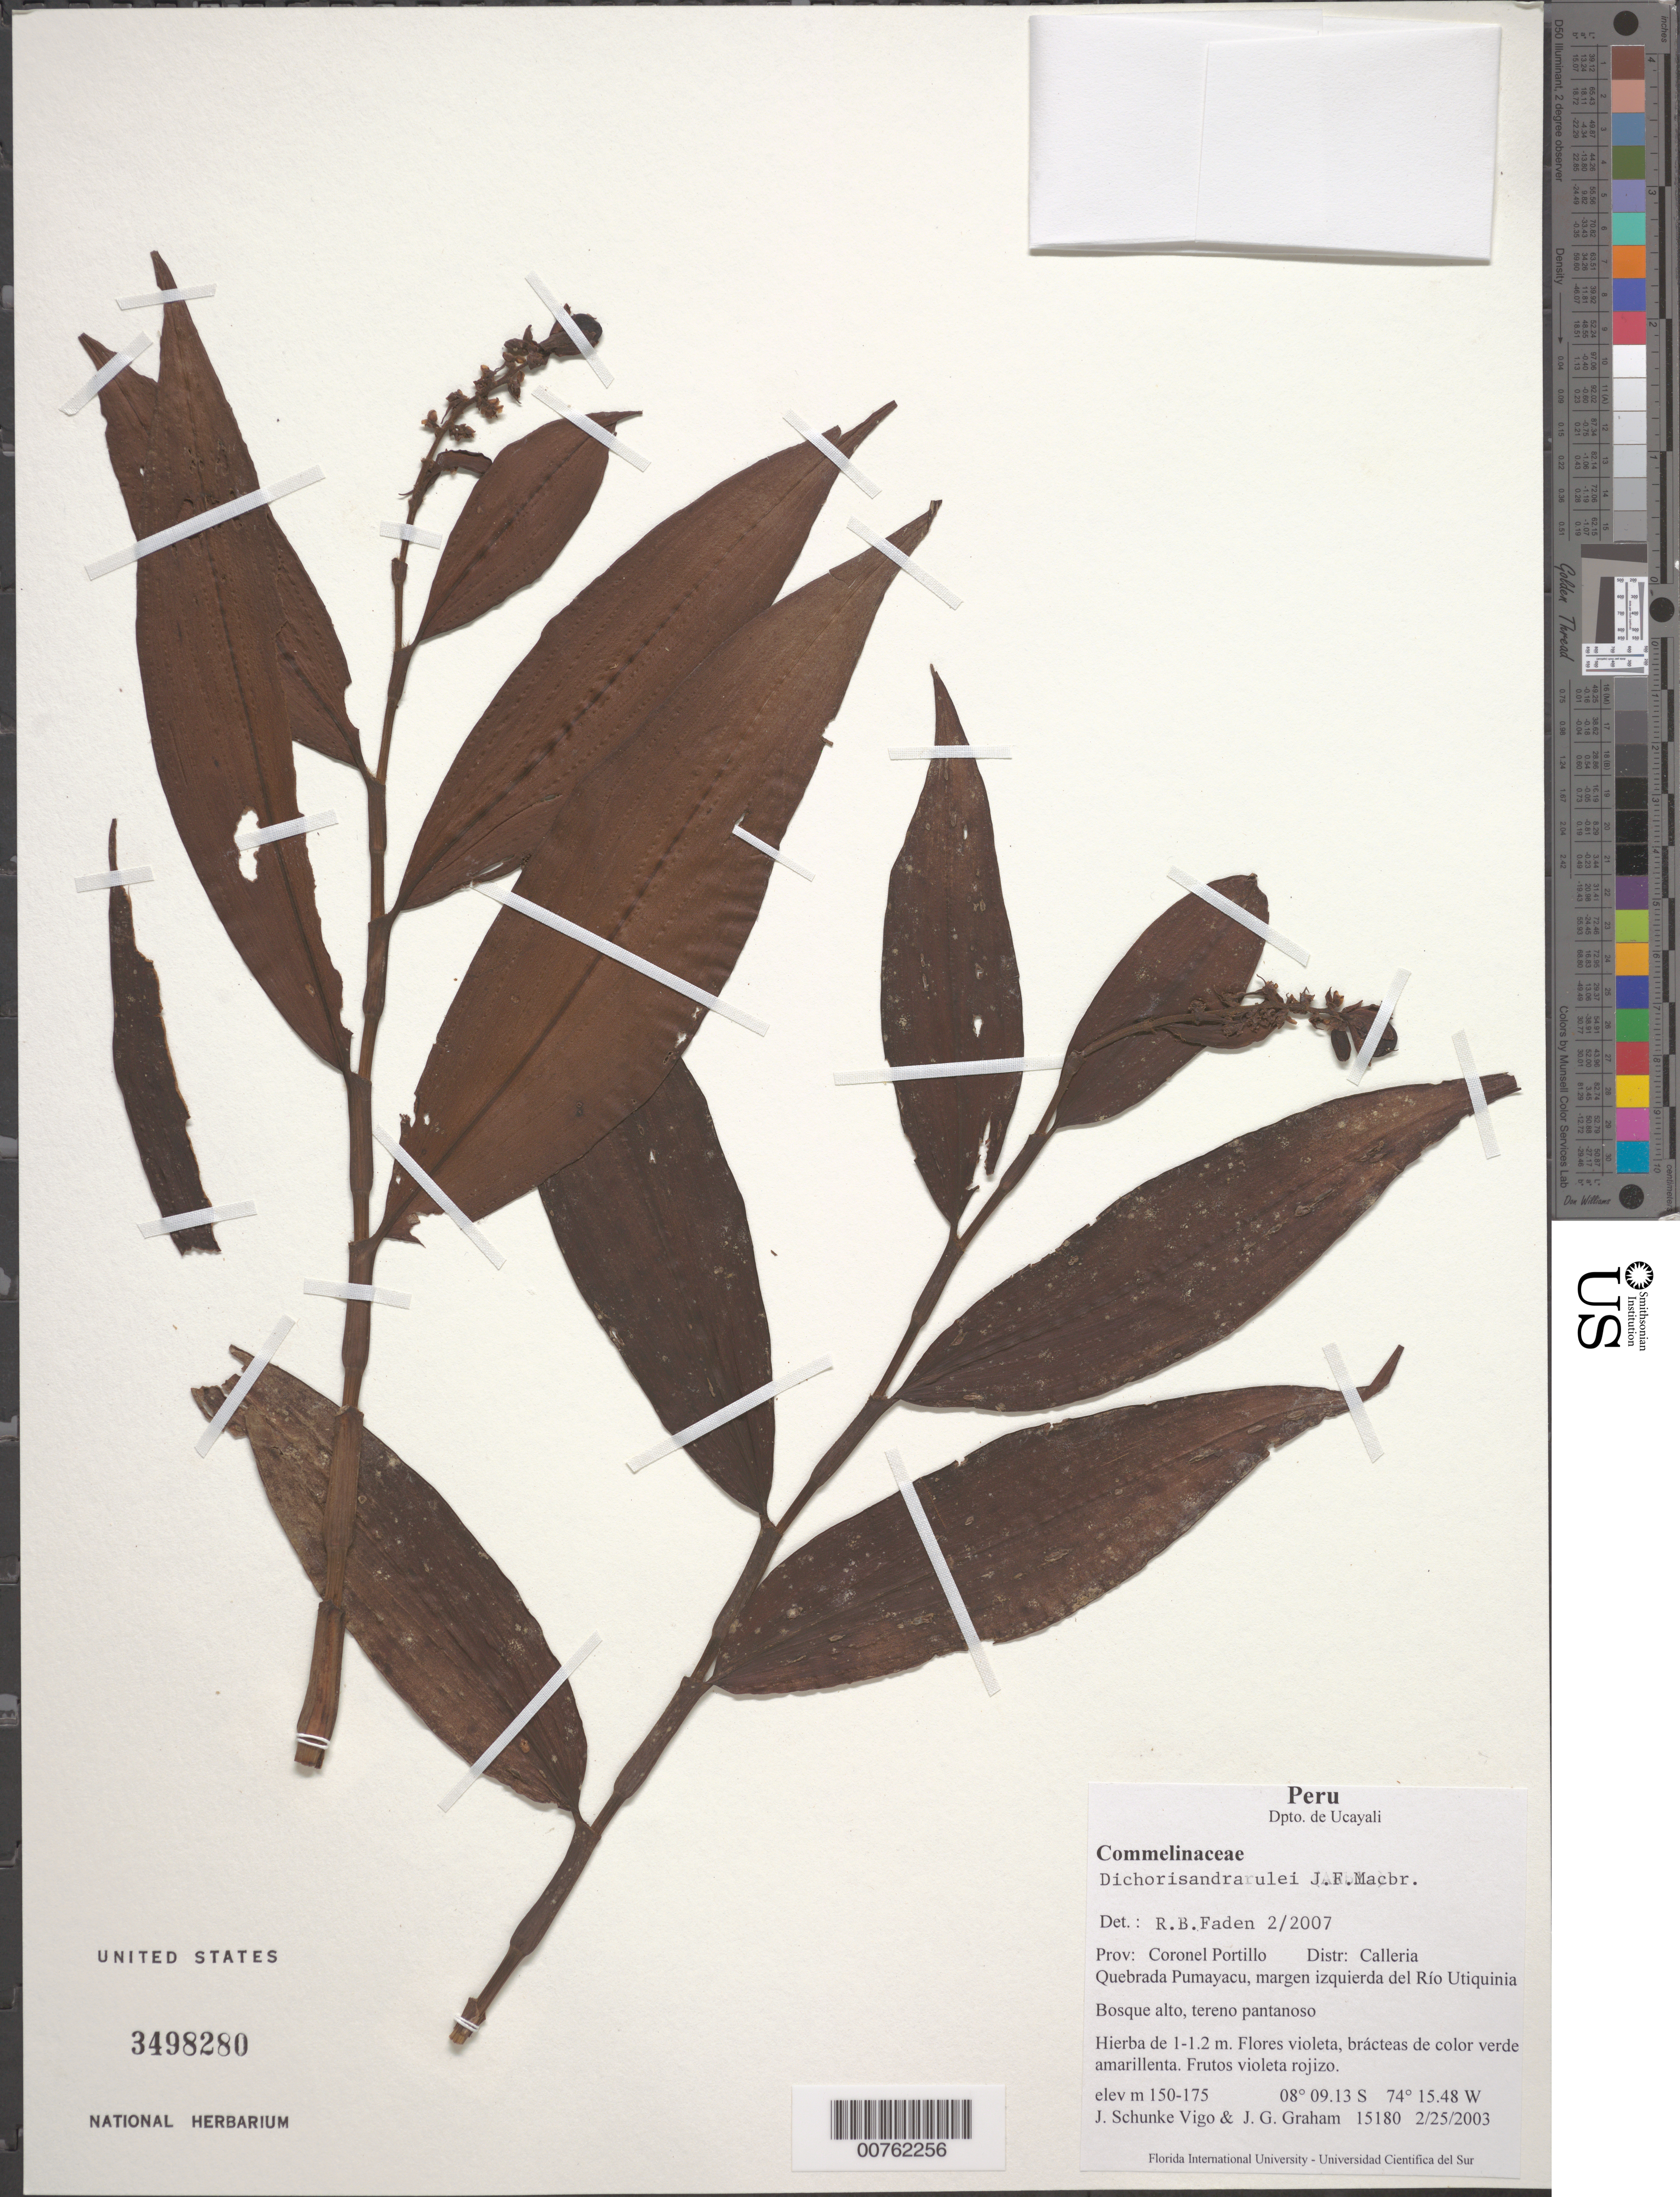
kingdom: Plantae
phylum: Tracheophyta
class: Liliopsida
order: Commelinales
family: Commelinaceae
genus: Dichorisandra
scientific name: Dichorisandra ulei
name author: J.F. Macbr.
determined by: Faden, Robert B., (US), Smithsonian Institution - National Museum of Natural History (UNITED STATES)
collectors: J. Schunke Vigo & J. Graham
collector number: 15180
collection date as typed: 25 Feb 2003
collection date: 2003-02-25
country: Peru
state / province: Ucayali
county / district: Coronel Portillo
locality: Dpto. de Ucayali. Quebrade Pumayacu, margen izquierda del Rio Utiquinia.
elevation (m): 150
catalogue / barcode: US 3498280